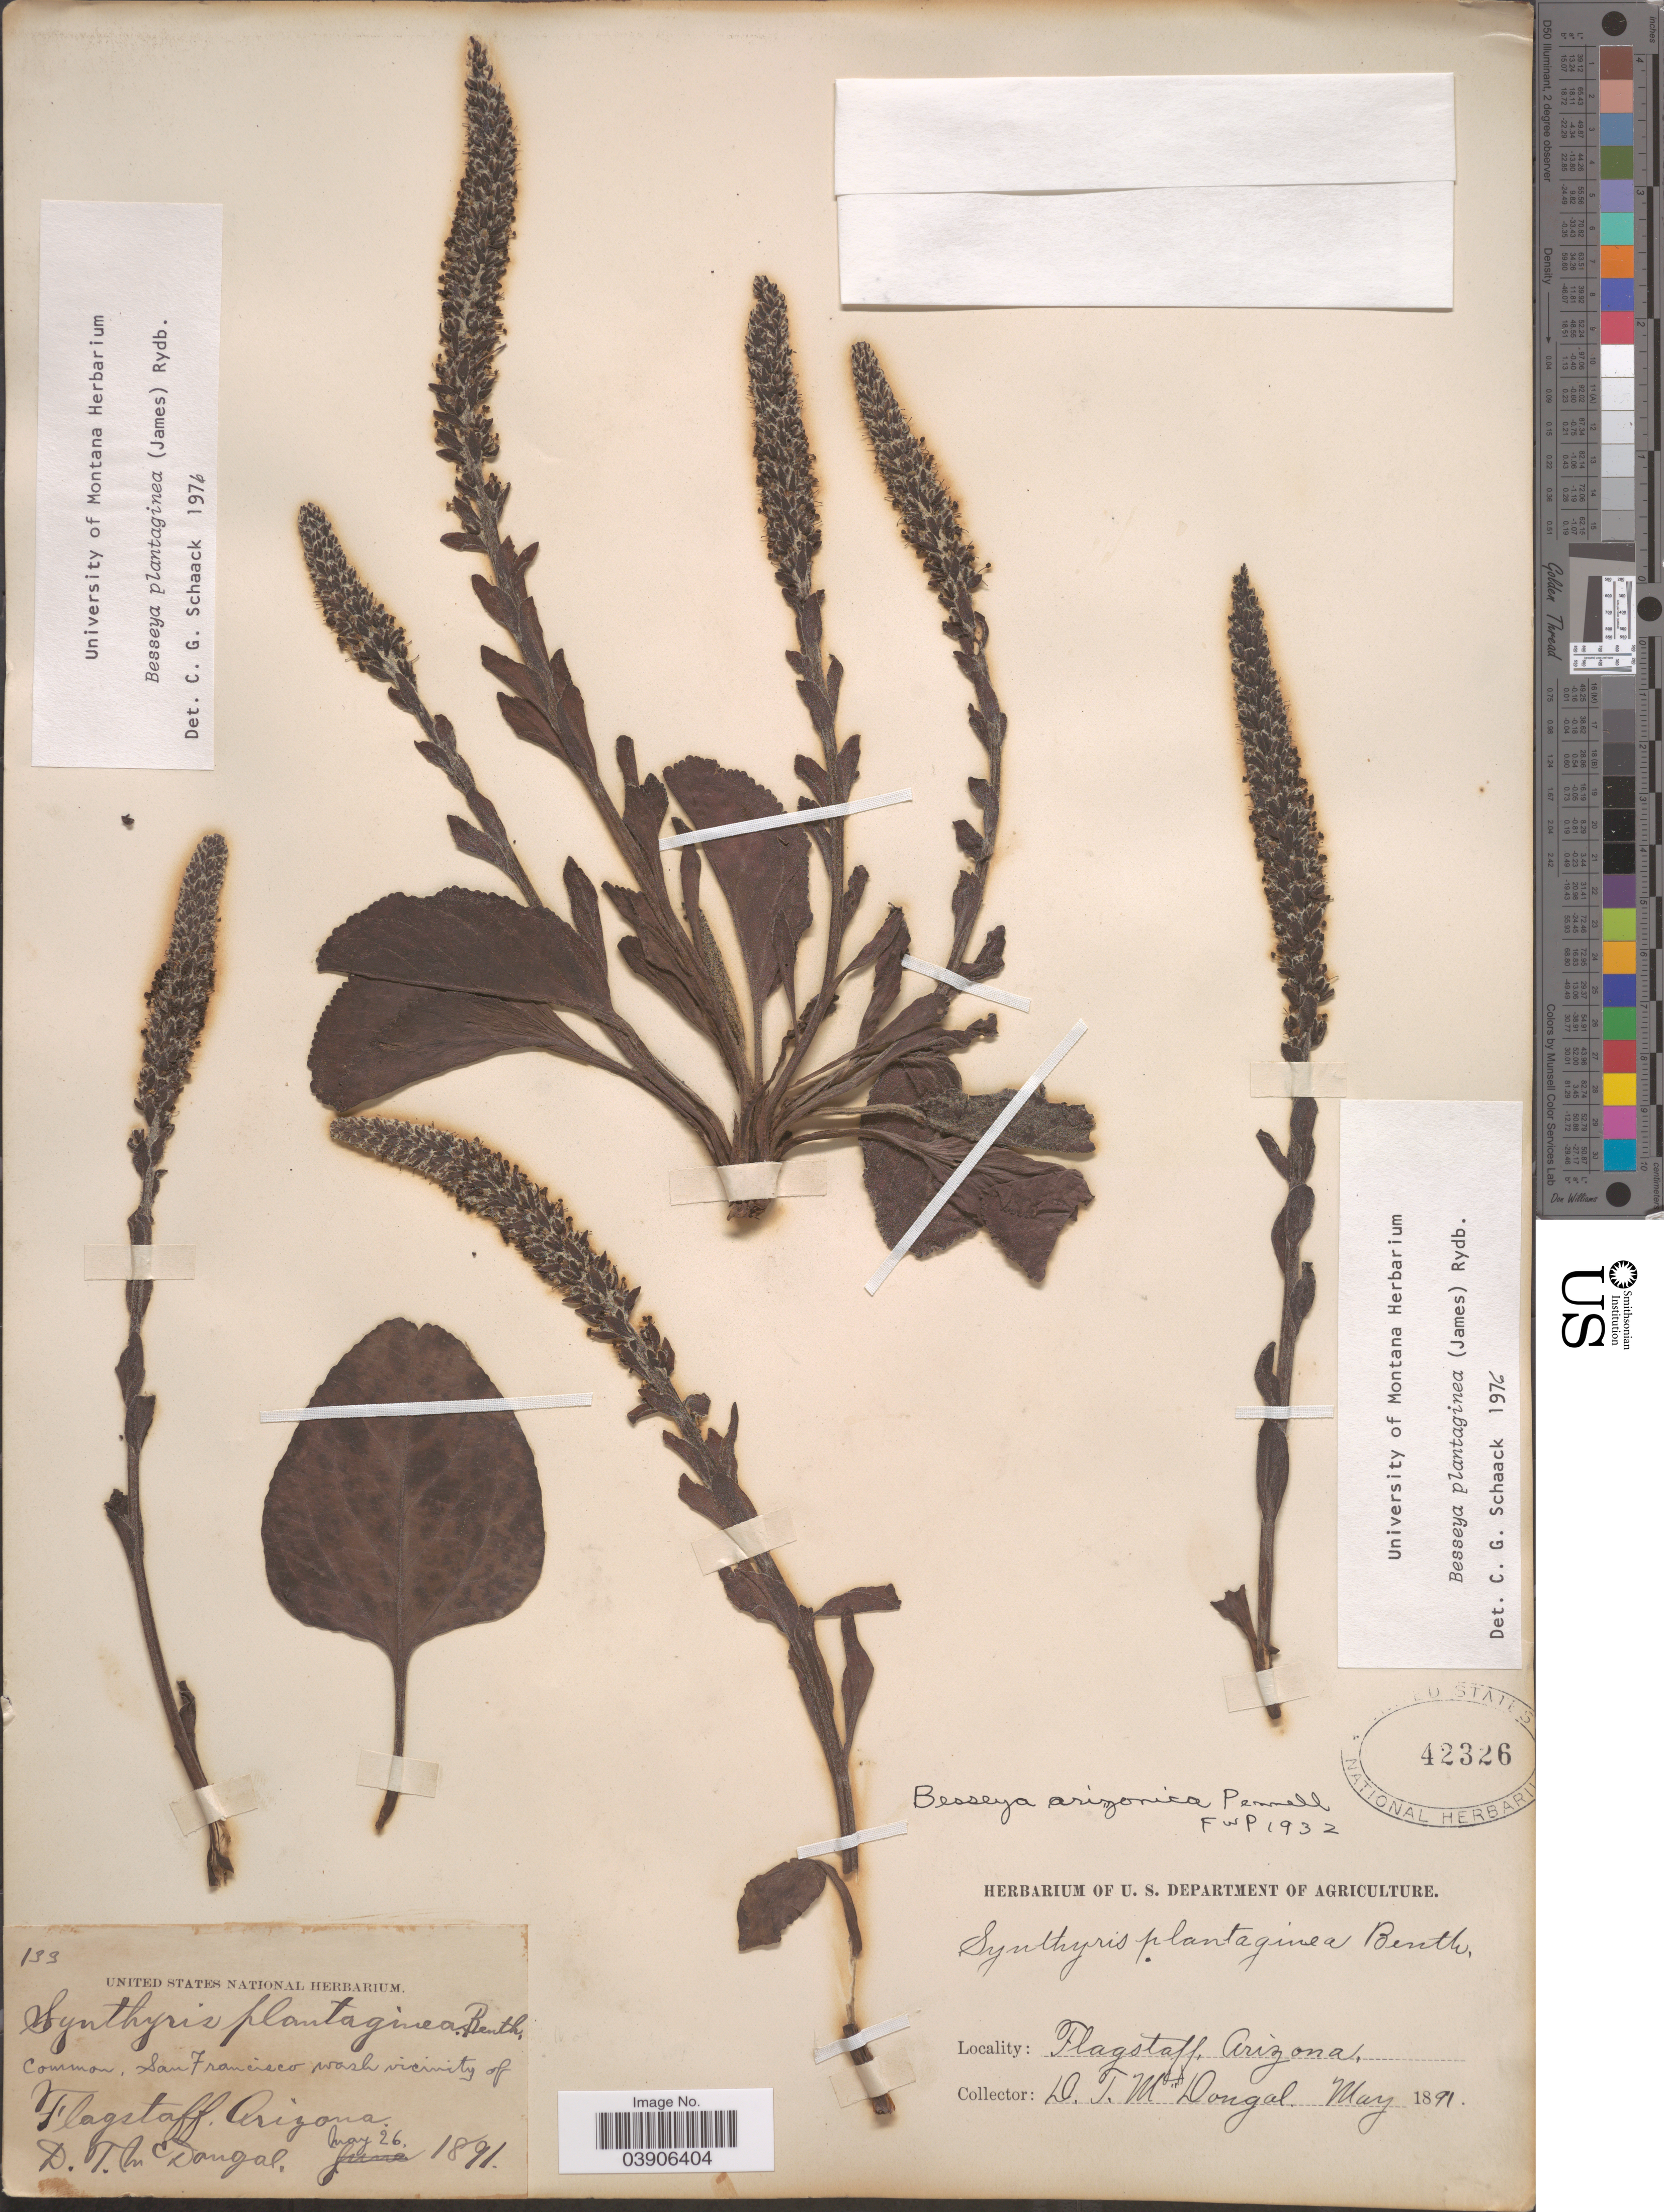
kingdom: Plantae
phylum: Tracheophyta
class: Magnoliopsida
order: Lamiales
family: Plantaginaceae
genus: Synthyris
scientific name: Synthyris plantaginea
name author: (E. James) Benth.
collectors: D. T. MacDougal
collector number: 133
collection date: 1891-05-26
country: United States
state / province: Arizona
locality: Common. San Francisco wash vicinity of Flagstaff.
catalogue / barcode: US 42326